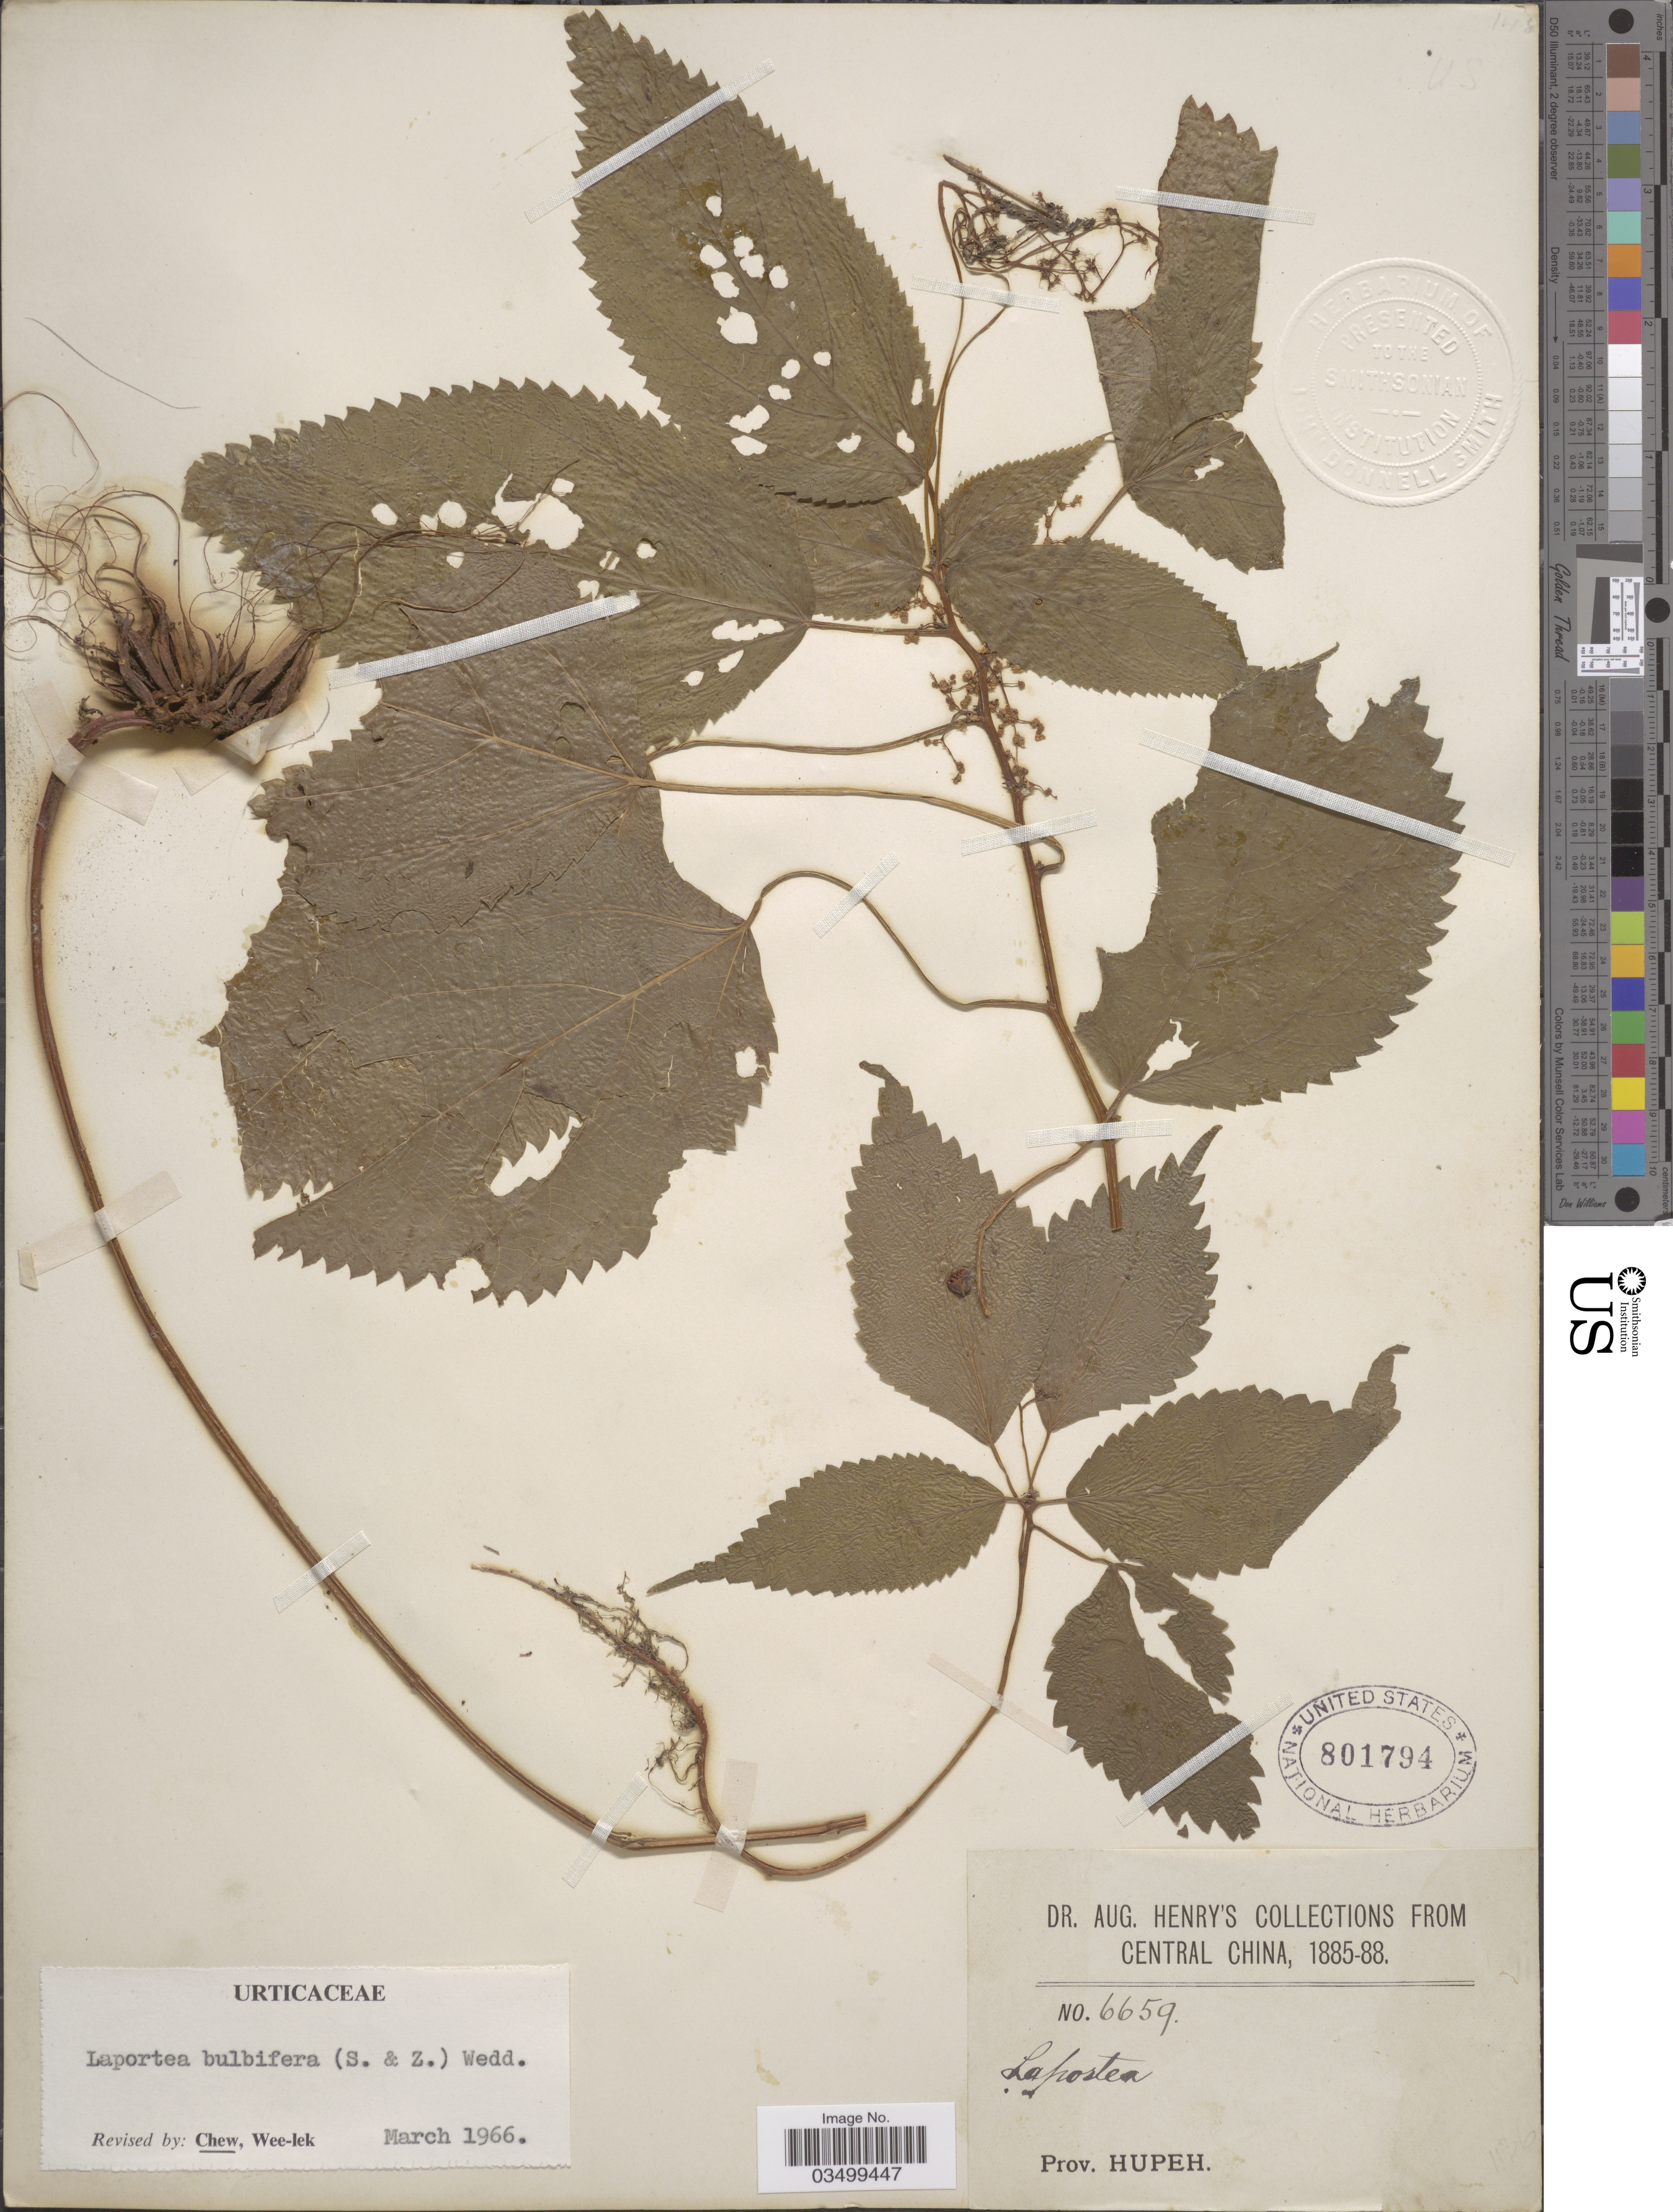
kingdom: Plantae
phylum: Tracheophyta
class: Magnoliopsida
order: Rosales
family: Urticaceae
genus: Laportea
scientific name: Laportea bulbifera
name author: (Siebold & Zucc.) Wedd.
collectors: A. Henry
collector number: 6659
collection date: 1885/1888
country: China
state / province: Hubei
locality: Central China. Prov. Hupeh.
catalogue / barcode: US 801794